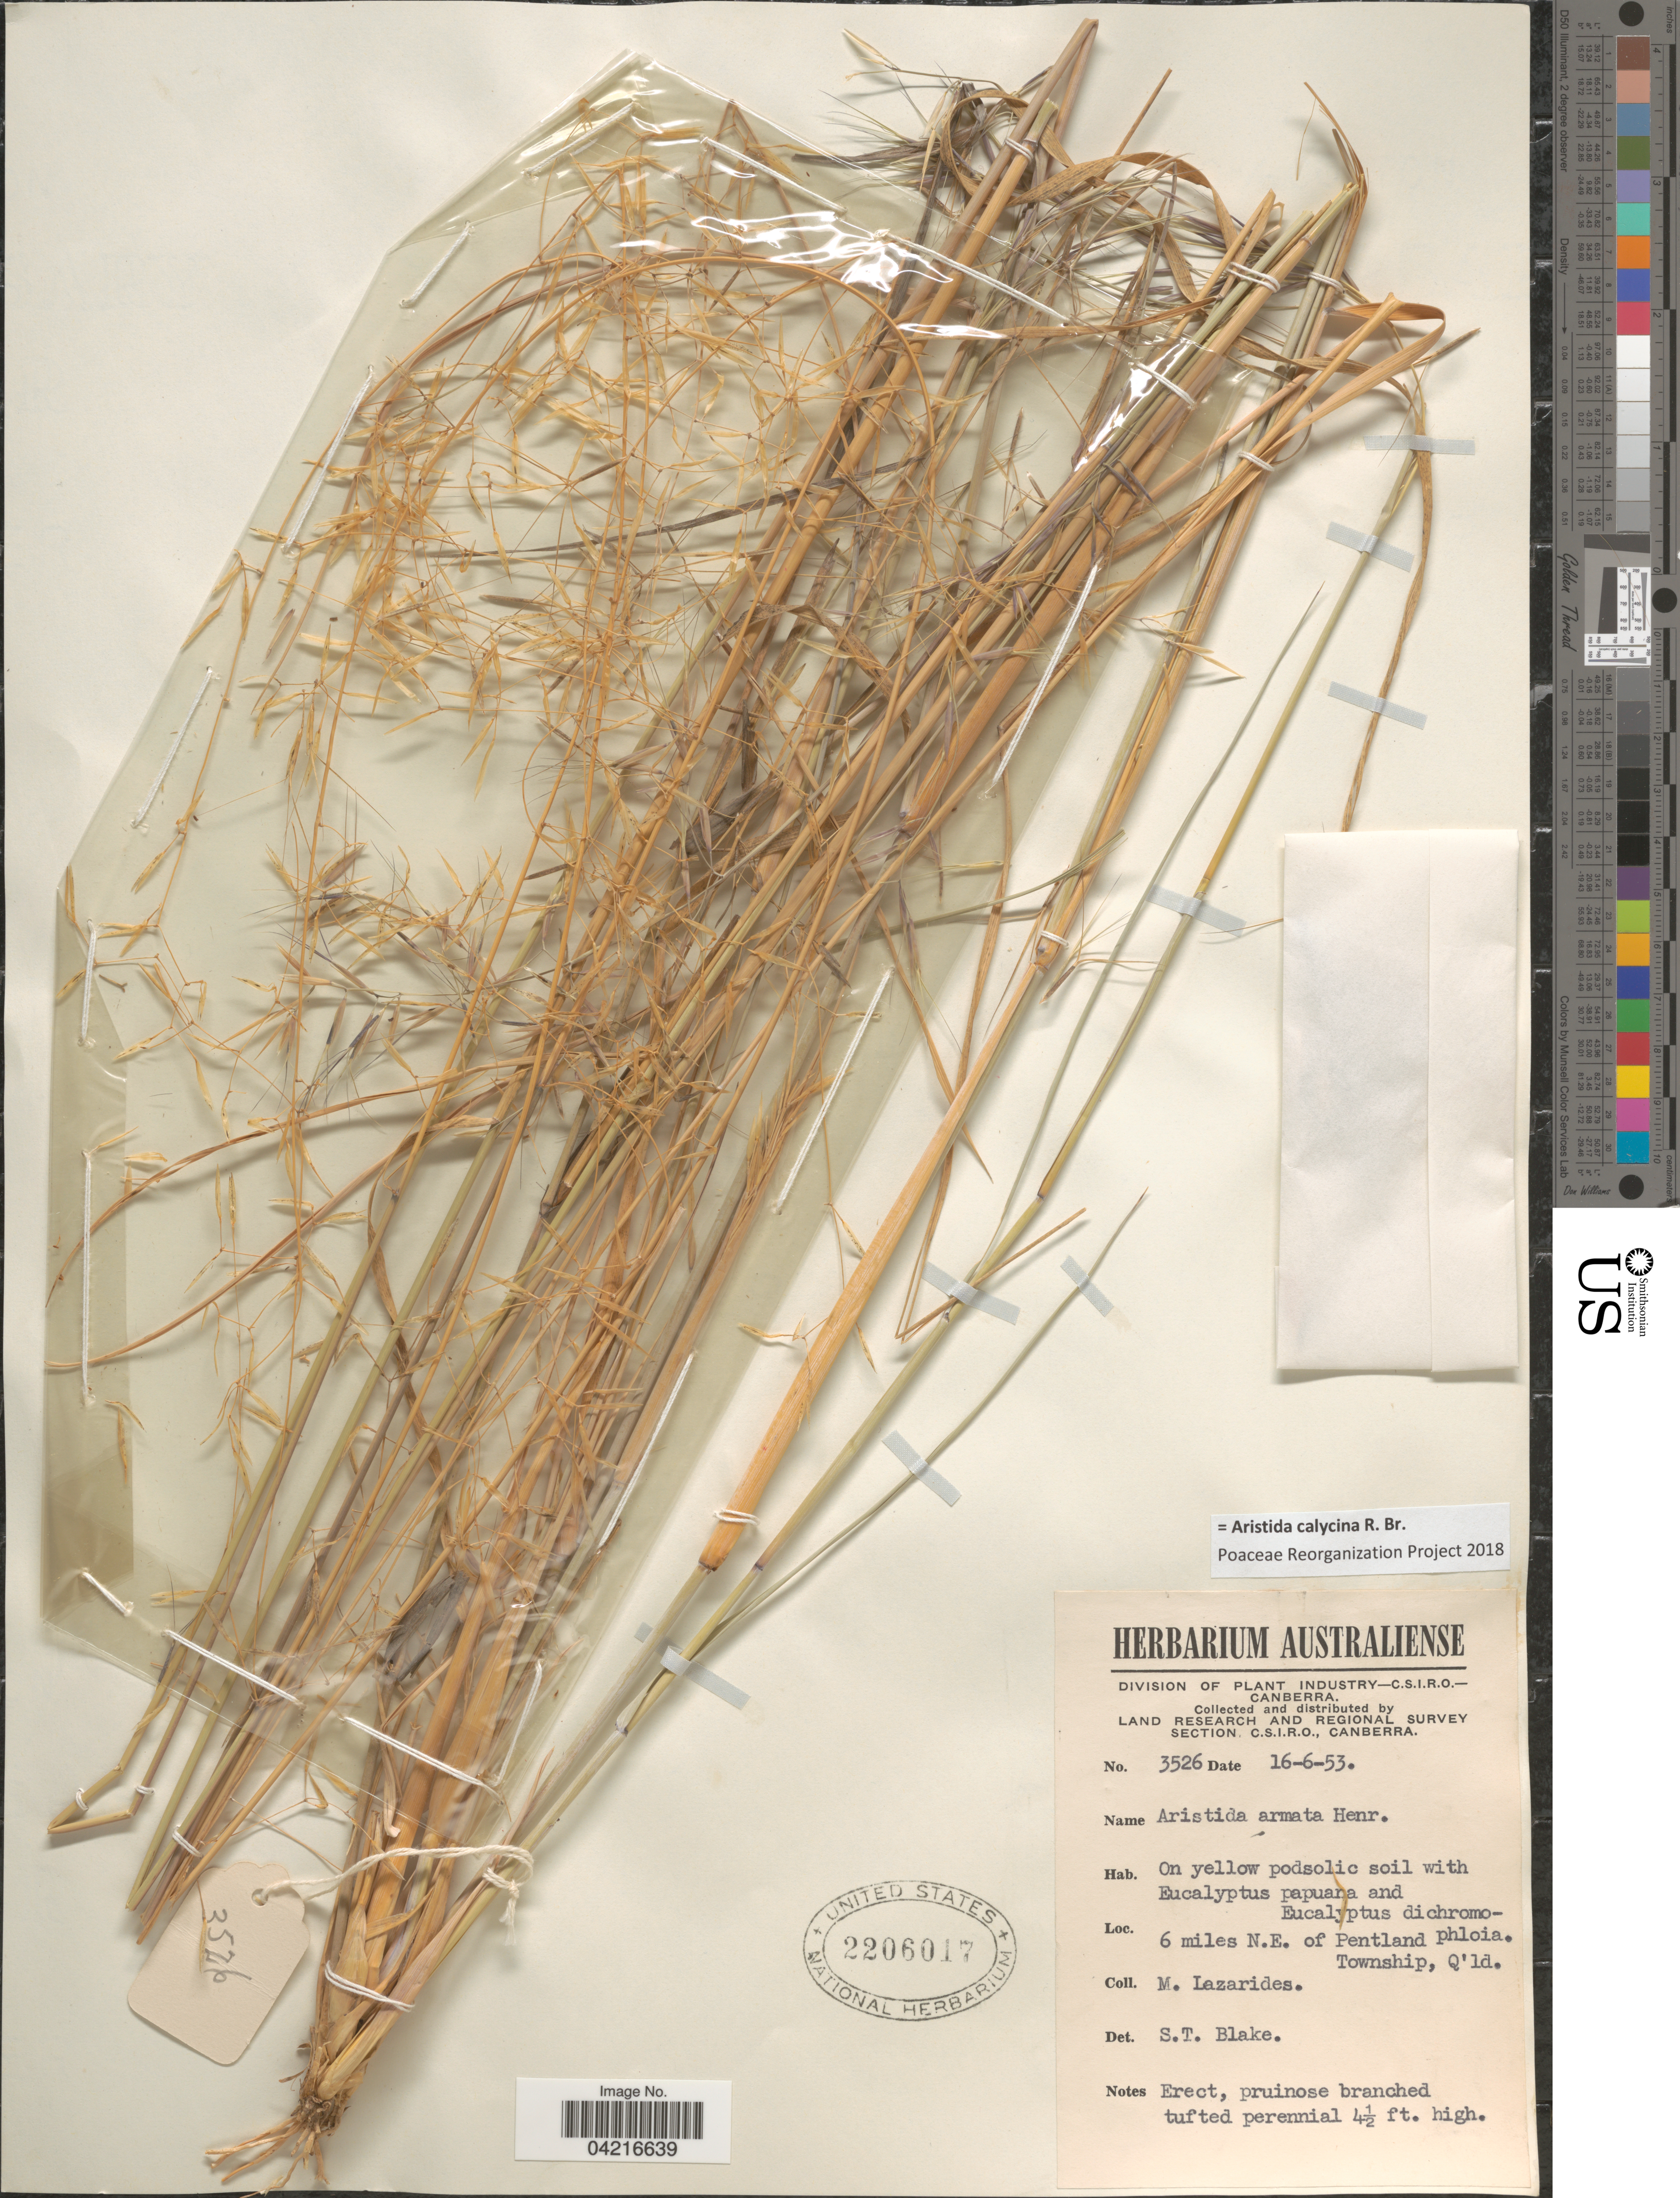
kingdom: Plantae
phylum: Tracheophyta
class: Liliopsida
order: Poales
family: Poaceae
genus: Aristida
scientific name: Aristida calycina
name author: R. Br.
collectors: M. Lazarides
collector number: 3526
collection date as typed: Transcribed d/m/y: 16/6/53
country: Australia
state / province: Queensland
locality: Land Research and Regional Survey Section, C.S.I.R.O. 6 miles N.E. of Pentland phloia. Township, Q'ld.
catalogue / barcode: US 2206017